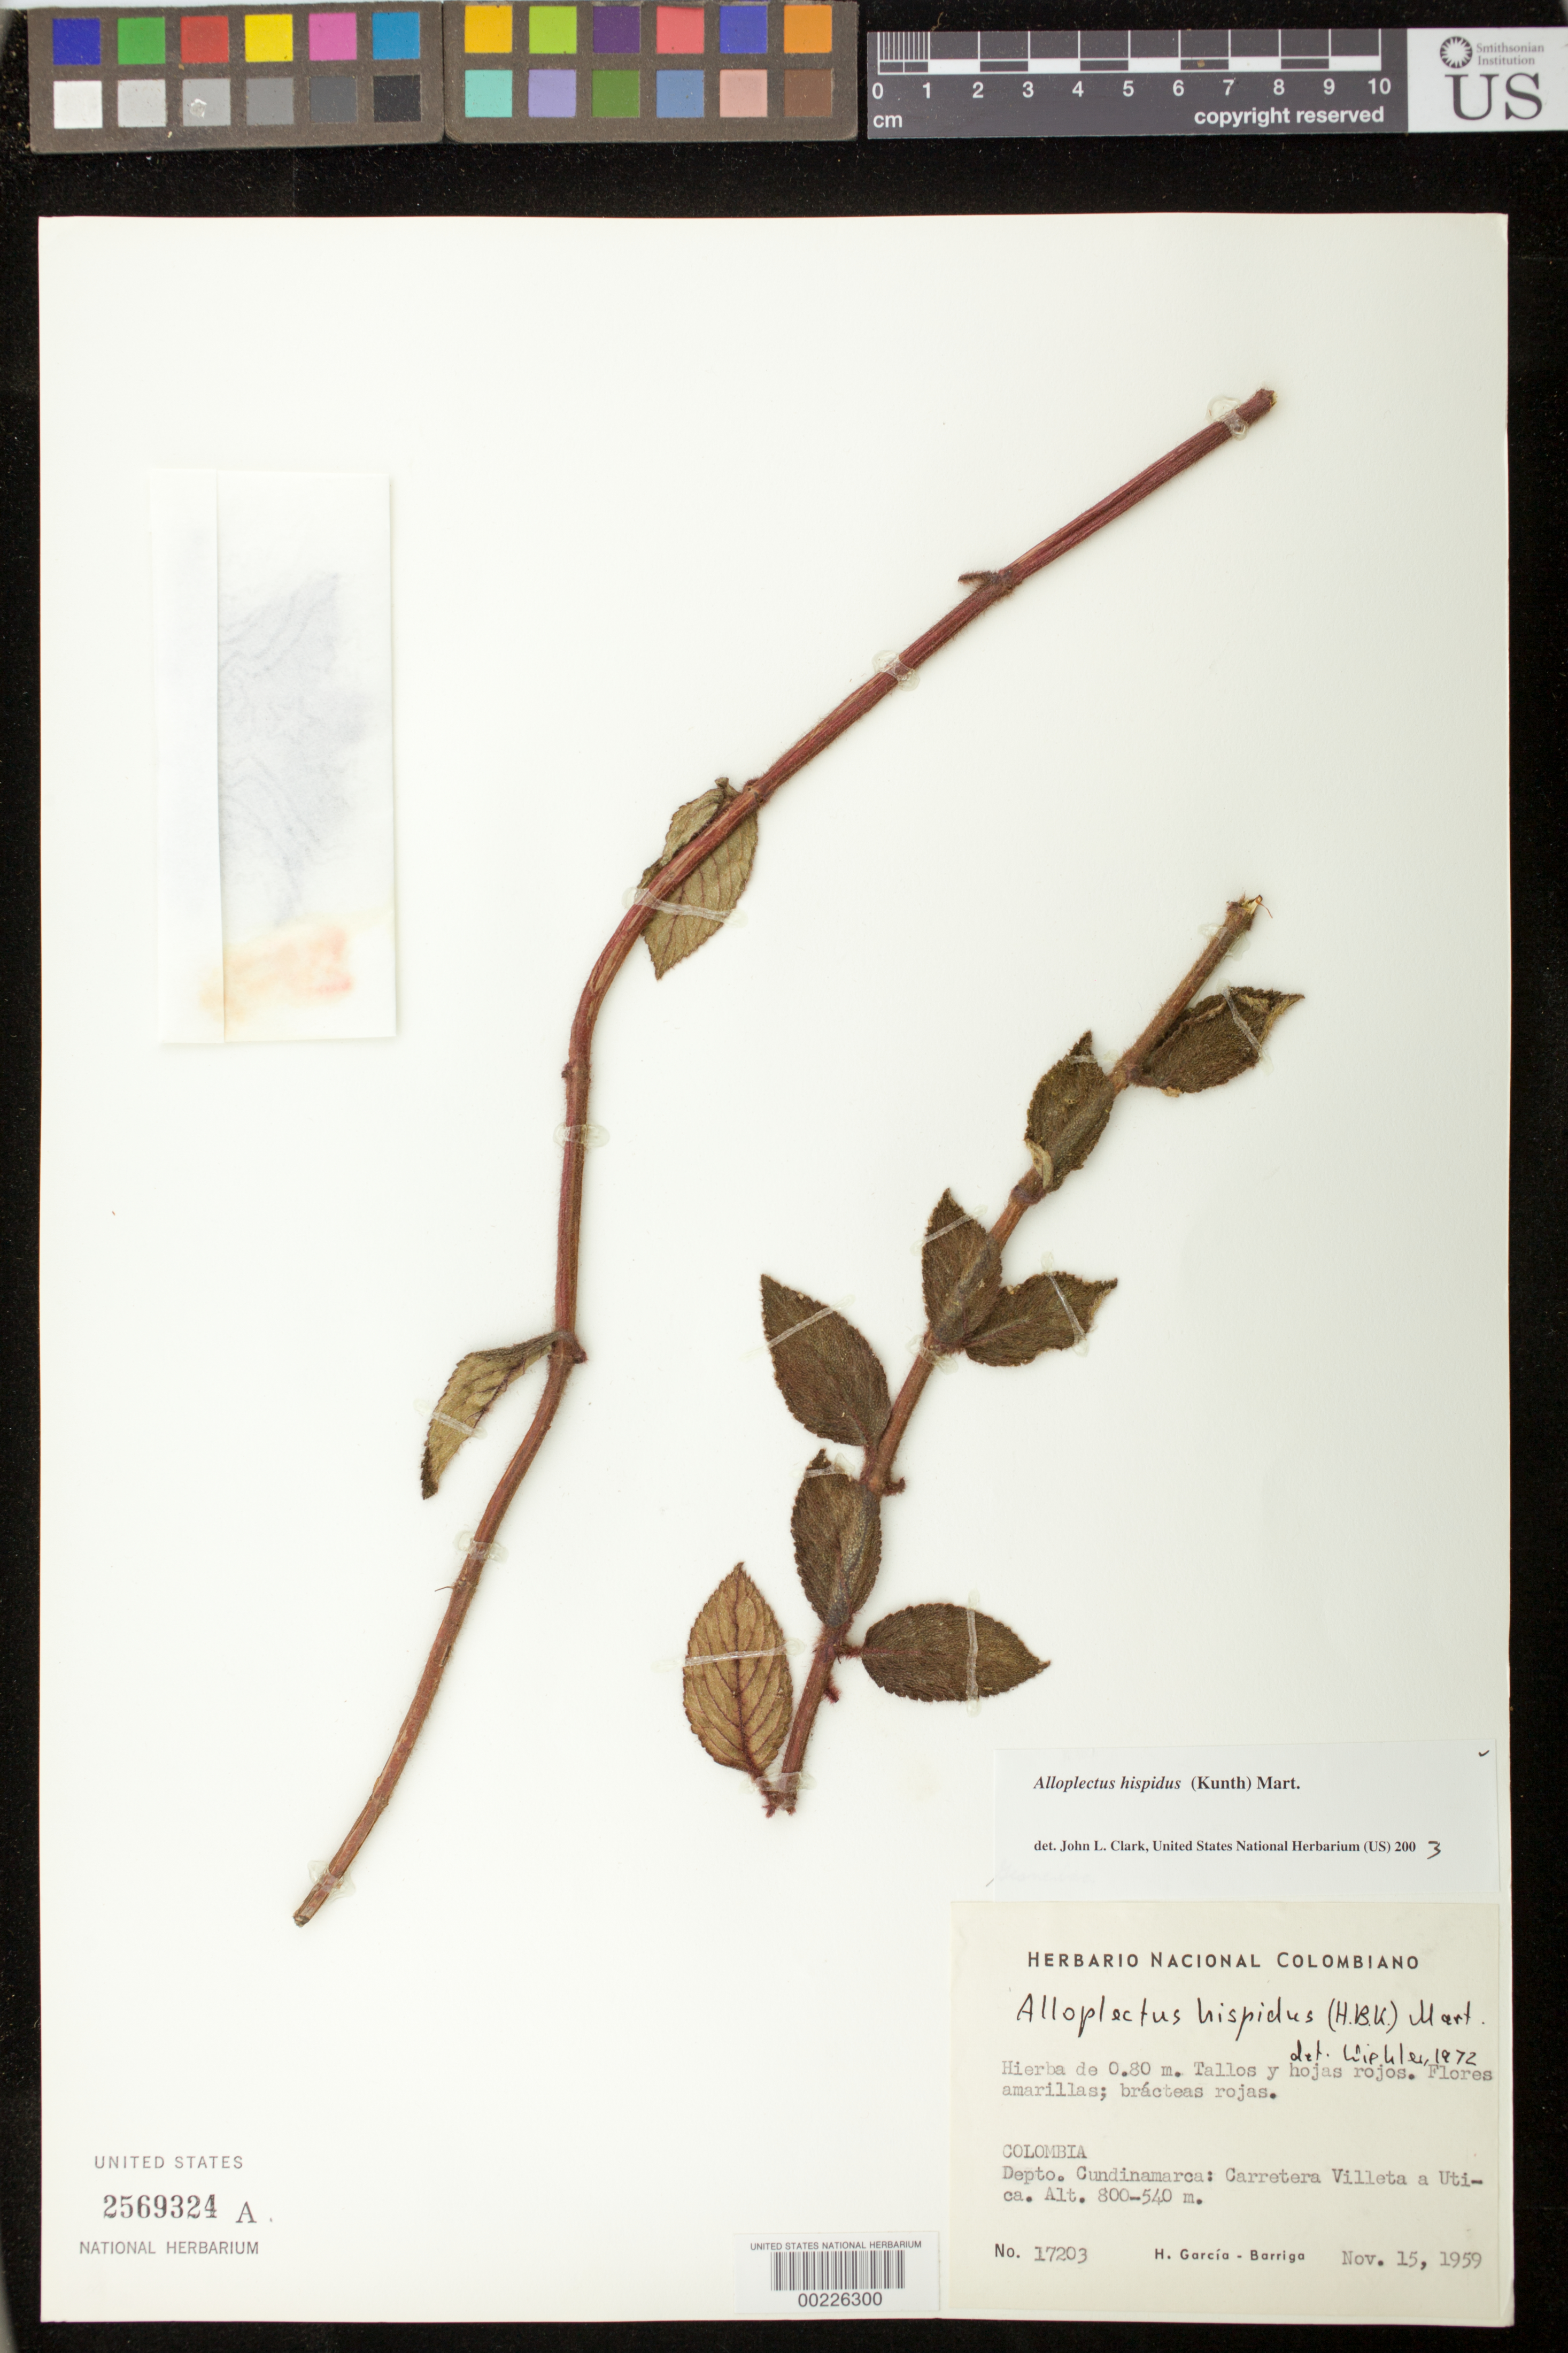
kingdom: Plantae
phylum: Tracheophyta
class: Magnoliopsida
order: Lamiales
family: Gesneriaceae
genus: Alloplectus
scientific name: Alloplectus hispidus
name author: (Kunth) Mart.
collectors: H. García Barriga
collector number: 17203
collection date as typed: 15 Nov 1959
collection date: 1959-11-15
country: Colombia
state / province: Cundinamarca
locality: Villeta to Utica highway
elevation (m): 540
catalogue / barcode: US 2569324A